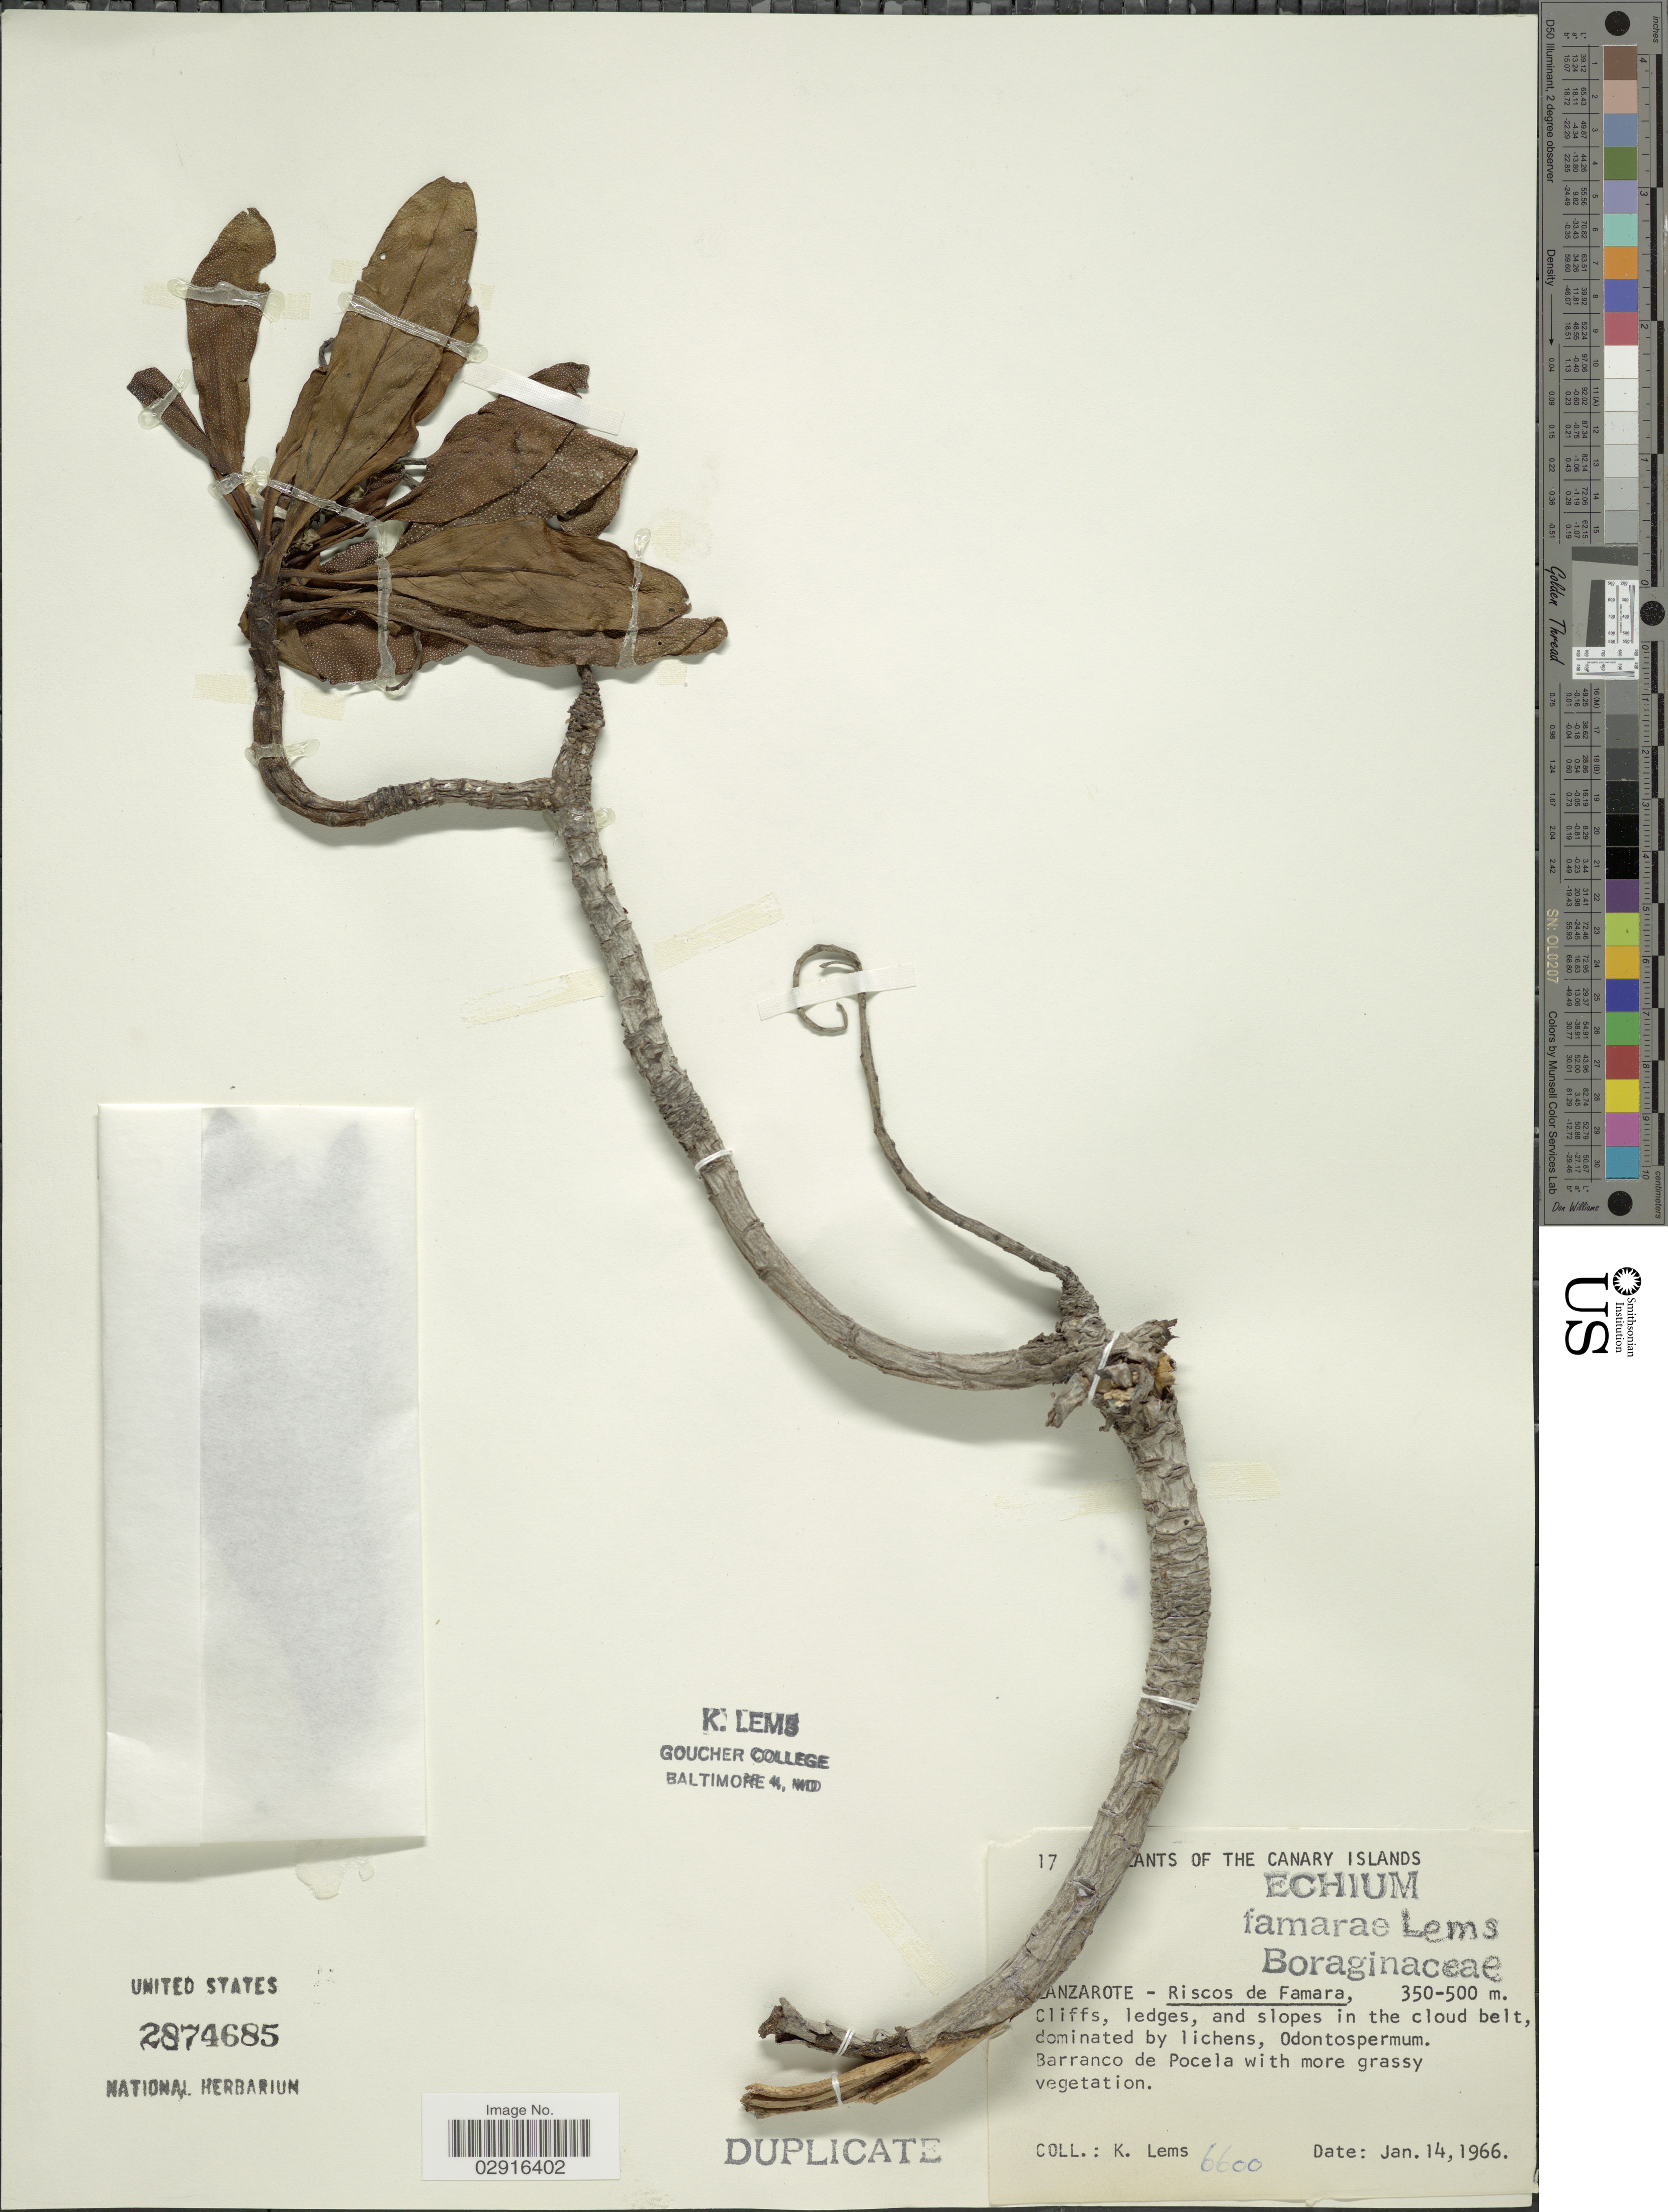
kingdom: Plantae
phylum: Tracheophyta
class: Magnoliopsida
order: Boraginales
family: Boraginaceae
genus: Echium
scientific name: Echium famarae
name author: Lems & Holzapfel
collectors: K. Lems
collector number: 6600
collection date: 1966-01-14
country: Spain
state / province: Canarias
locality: Canary Islands. Lanzarote - Riscos de Famara.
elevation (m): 350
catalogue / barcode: US 2874685